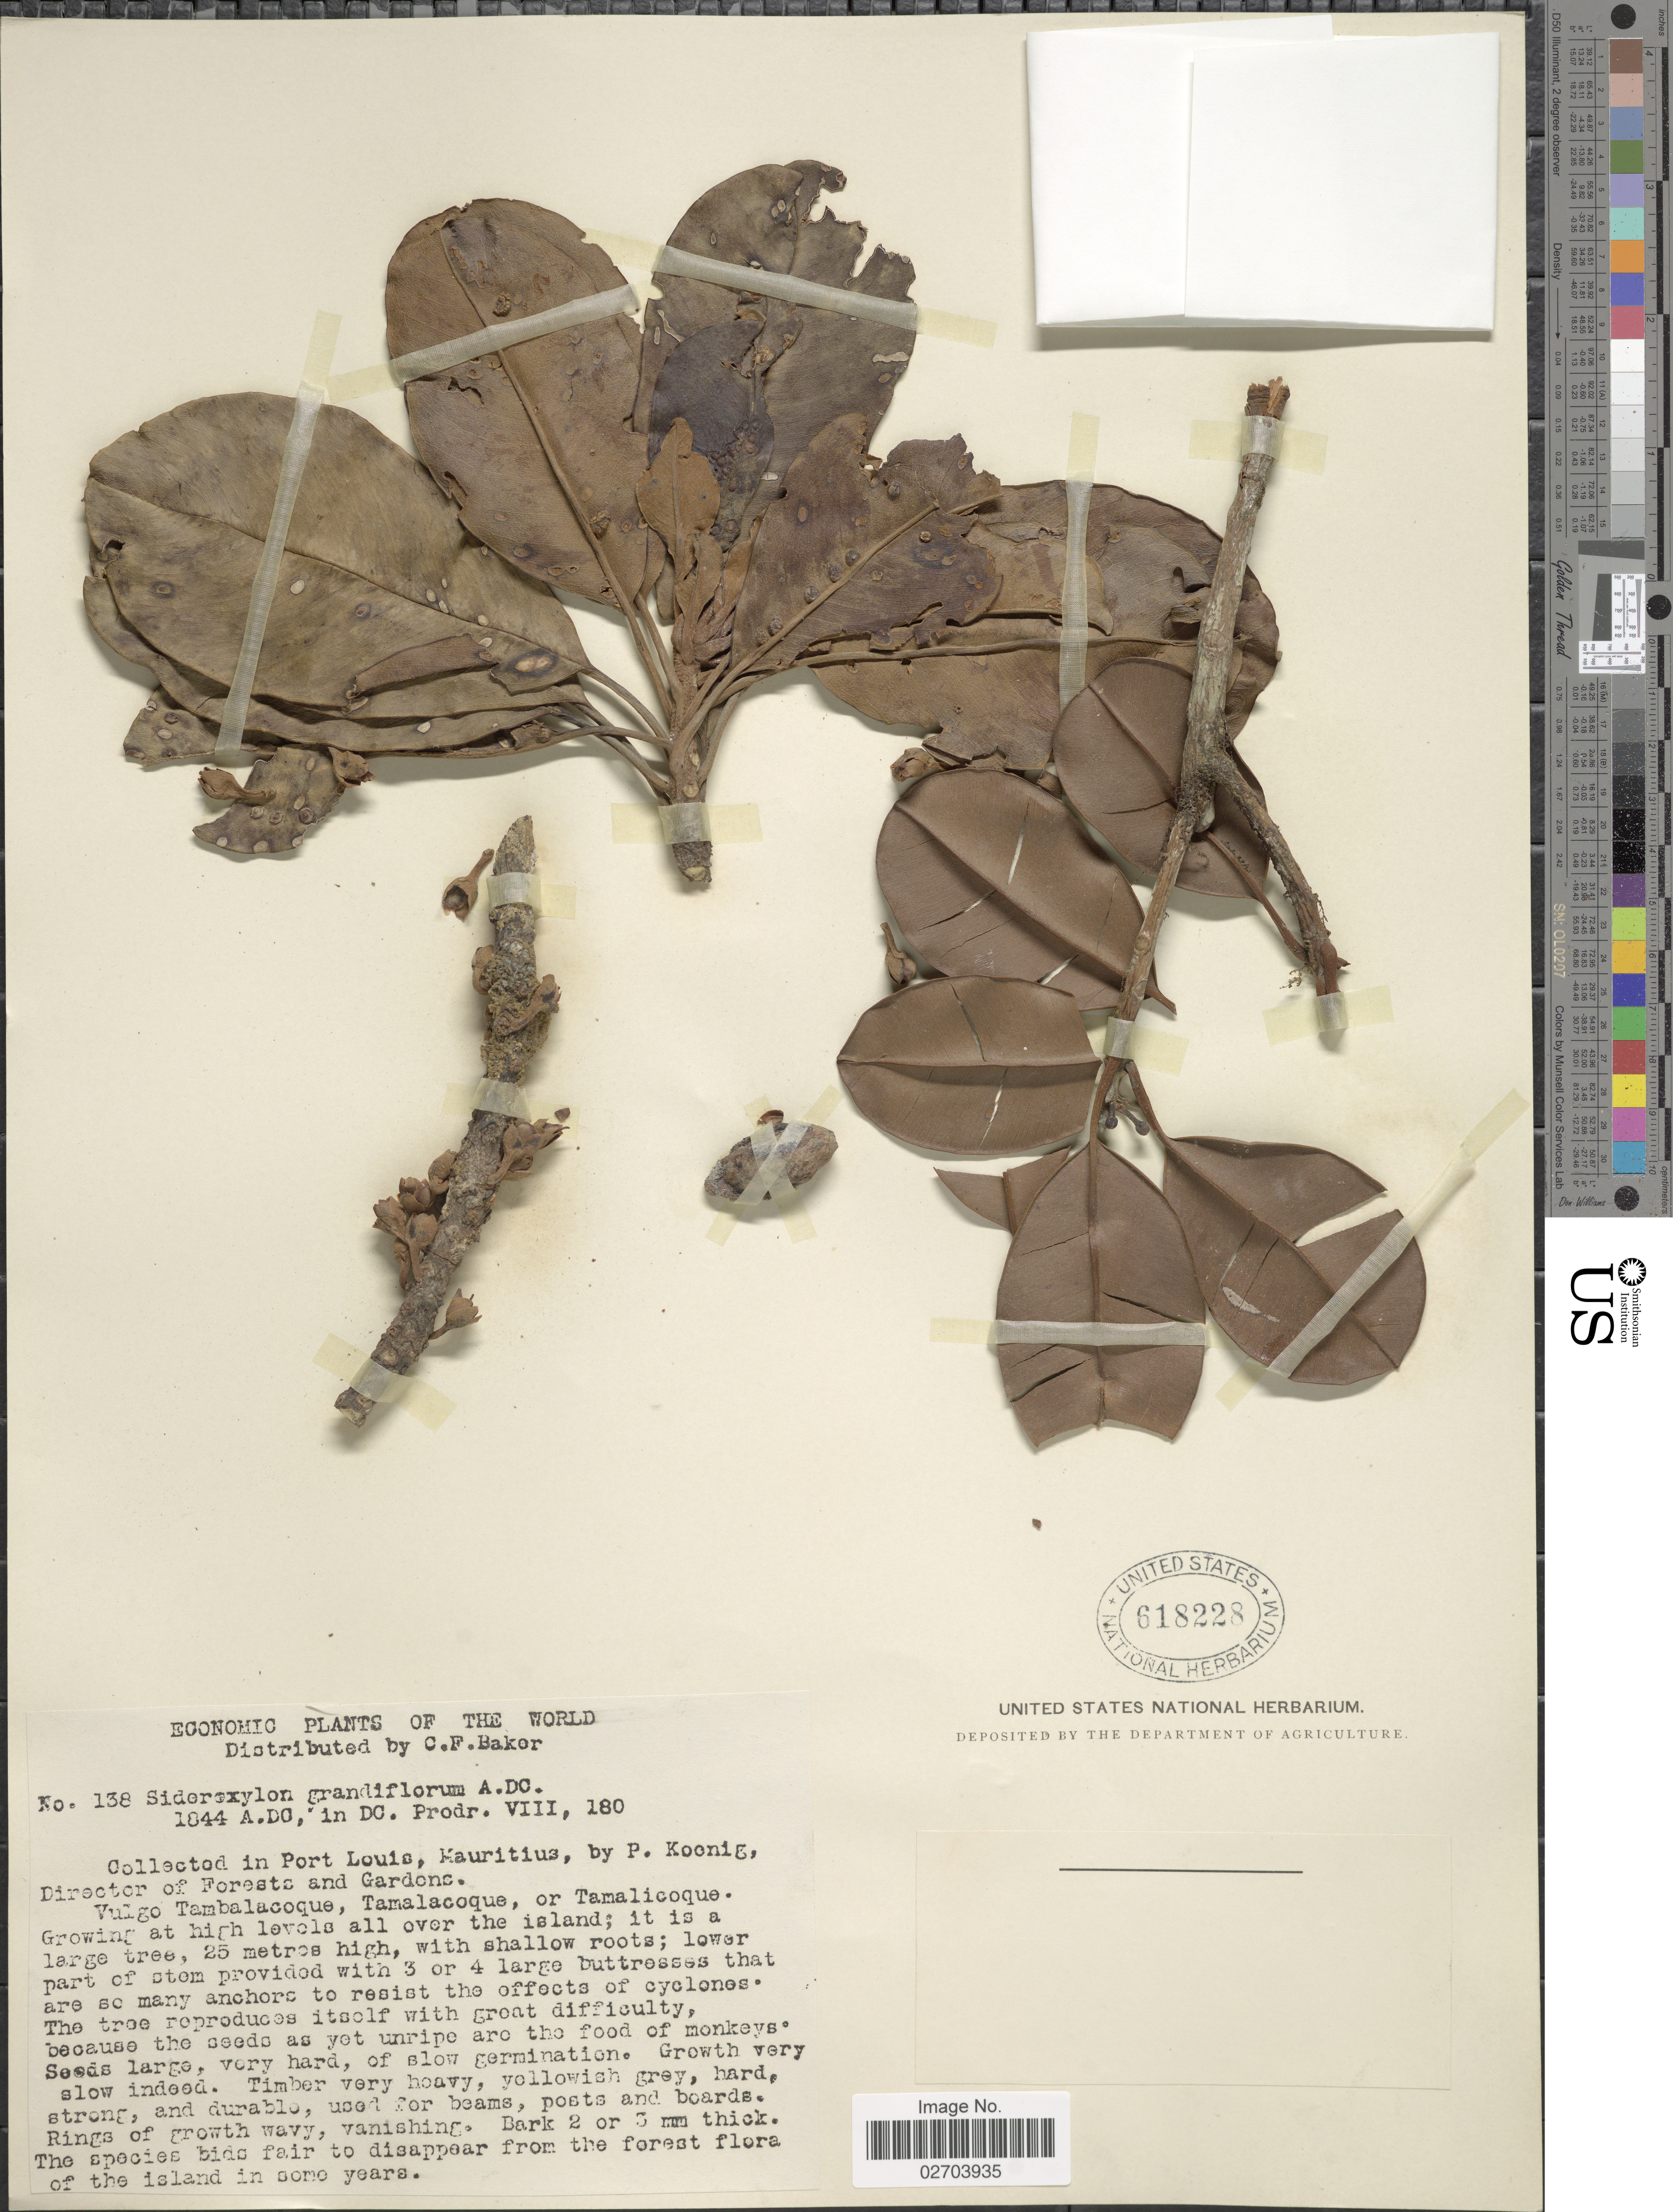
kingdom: Plantae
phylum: Tracheophyta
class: Magnoliopsida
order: Ericales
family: Sapotaceae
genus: Sideroxylon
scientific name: Sideroxylon grandiflorum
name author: A. DC.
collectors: P. Koenig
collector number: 138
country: Mauritius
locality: In Port Louis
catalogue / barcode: US 618228